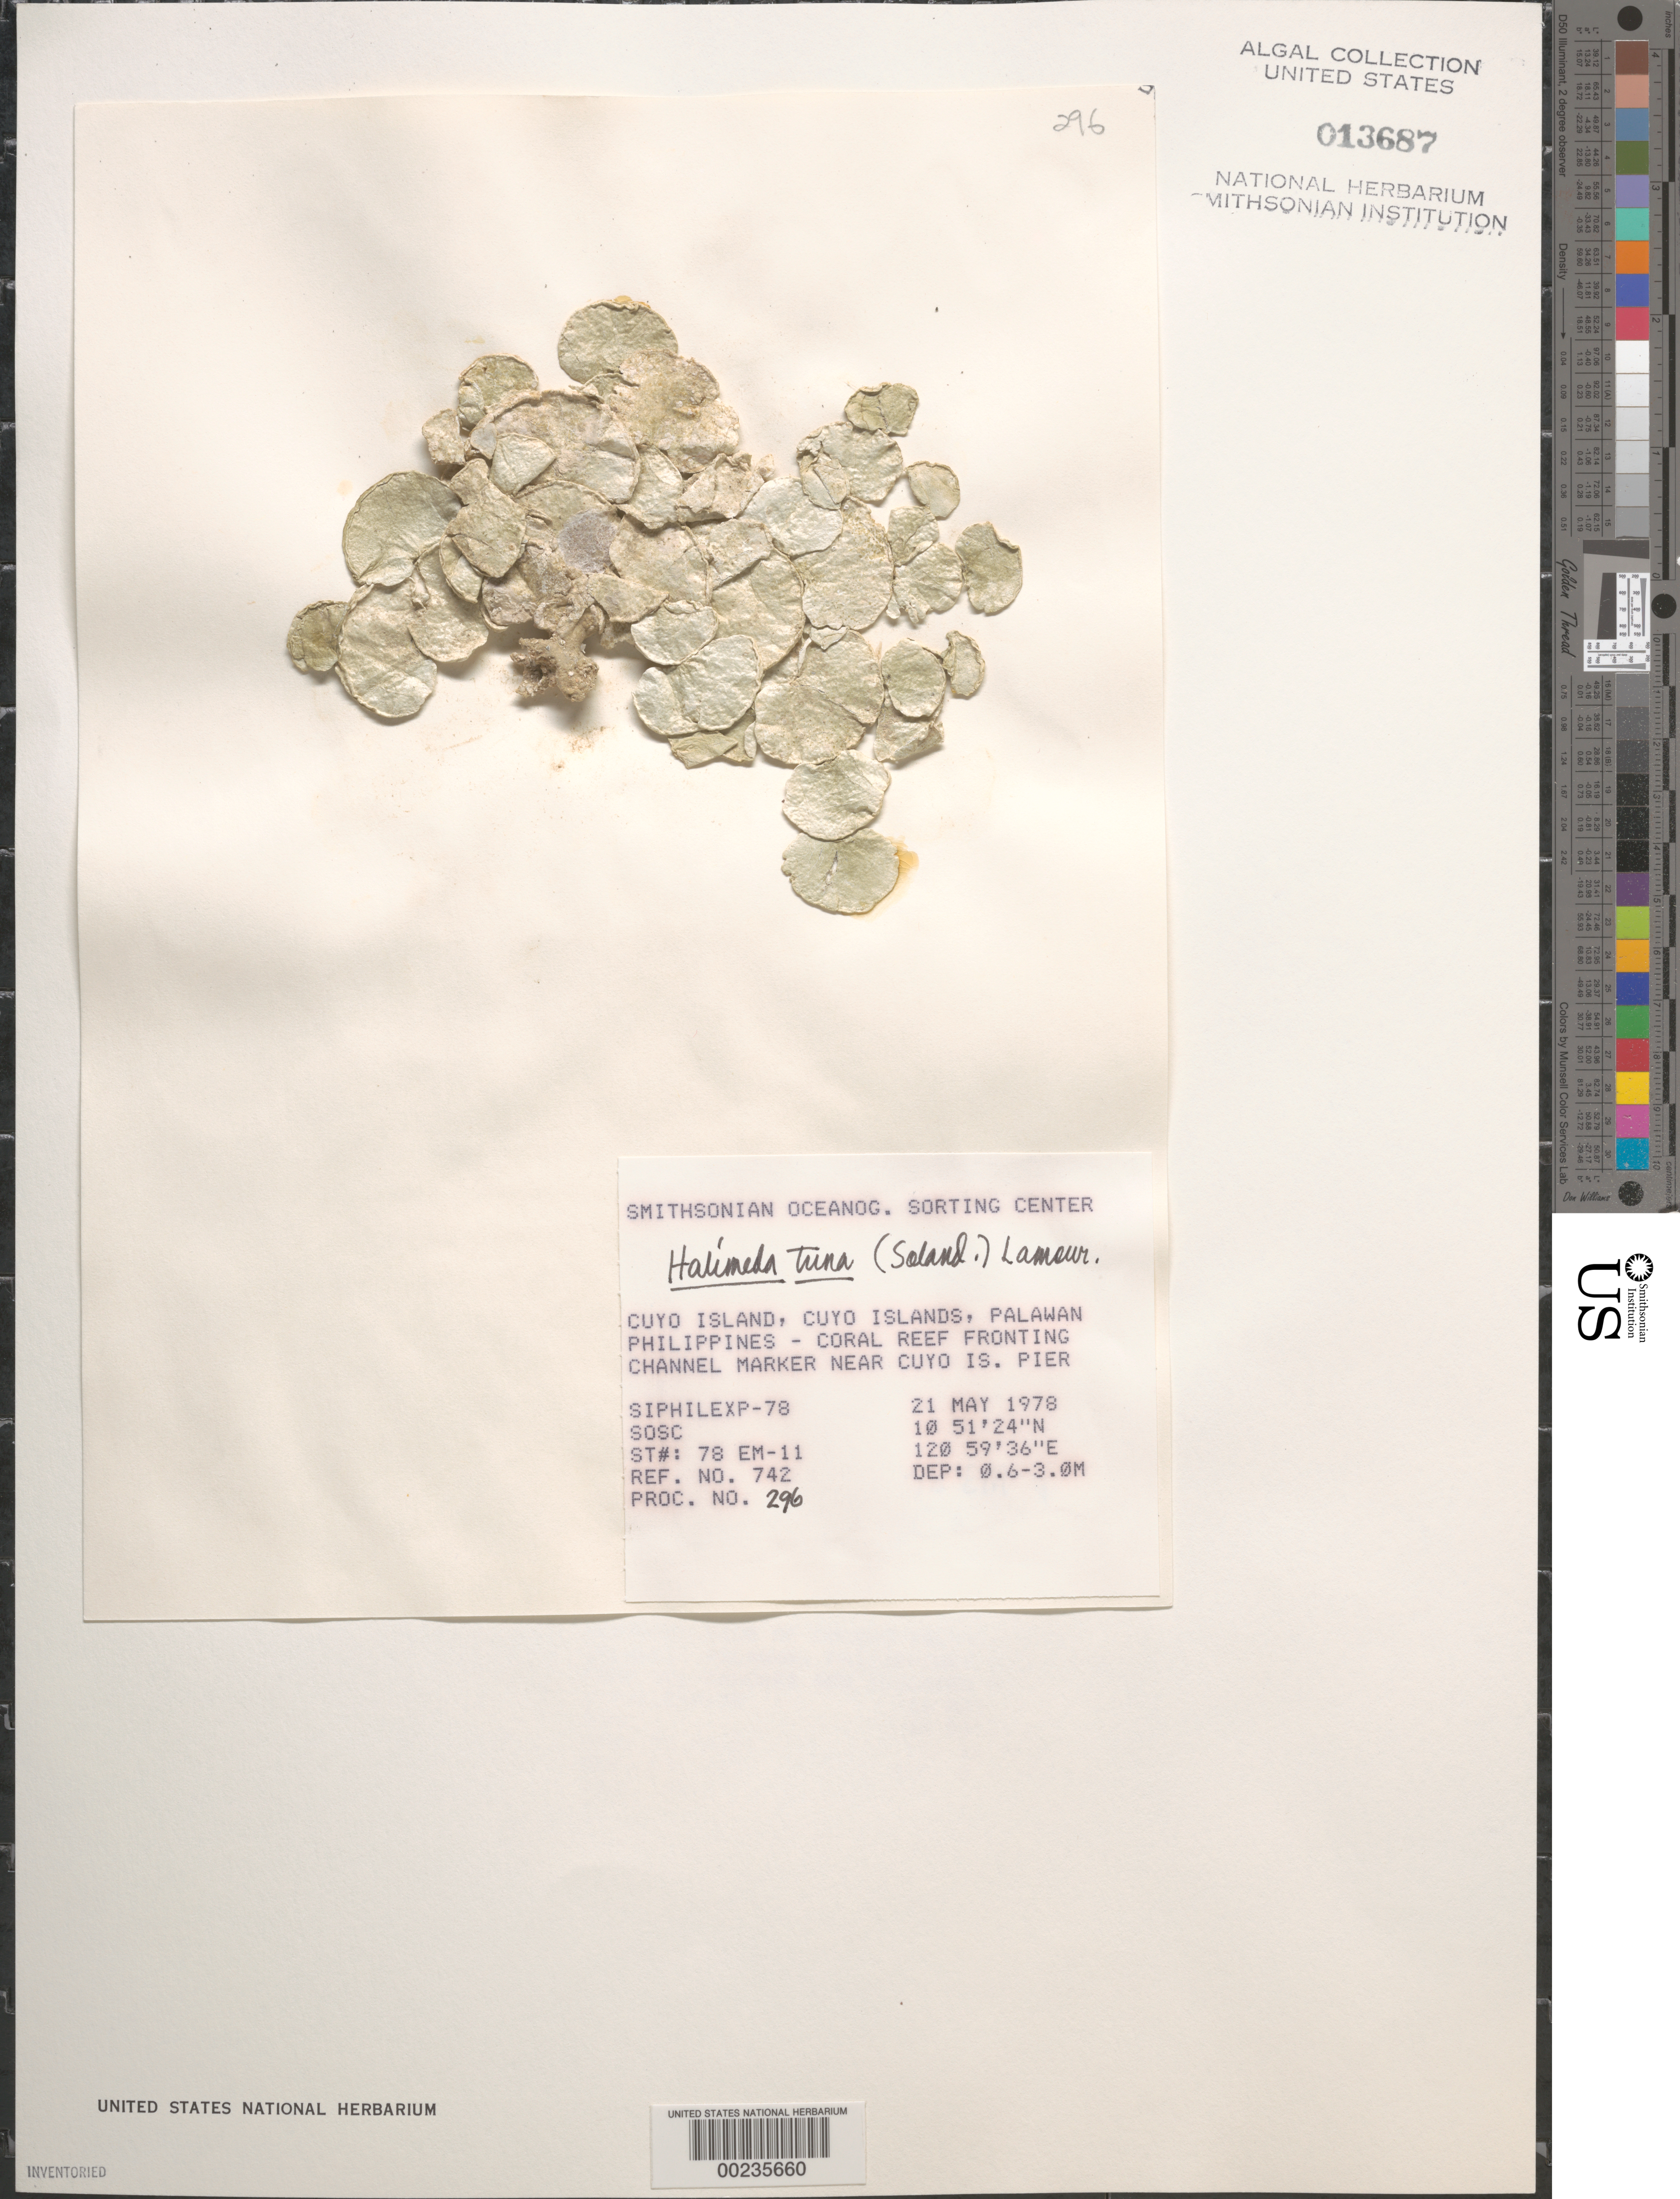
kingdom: Plantae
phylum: Chlorophyta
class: Ulvophyceae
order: Bryopsidales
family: Halimedaceae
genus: Halimeda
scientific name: Halimeda tuna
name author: (J. Ellis & Sol.) J.V.Lamouroux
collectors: SOSC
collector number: Station 78 Em-11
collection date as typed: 21 May 1978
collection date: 1978-05-21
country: Philippines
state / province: Mimaropa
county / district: Palawan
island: Cuyo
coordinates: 10 51' 24" N, 120 59' 36" E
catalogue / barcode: US 13687